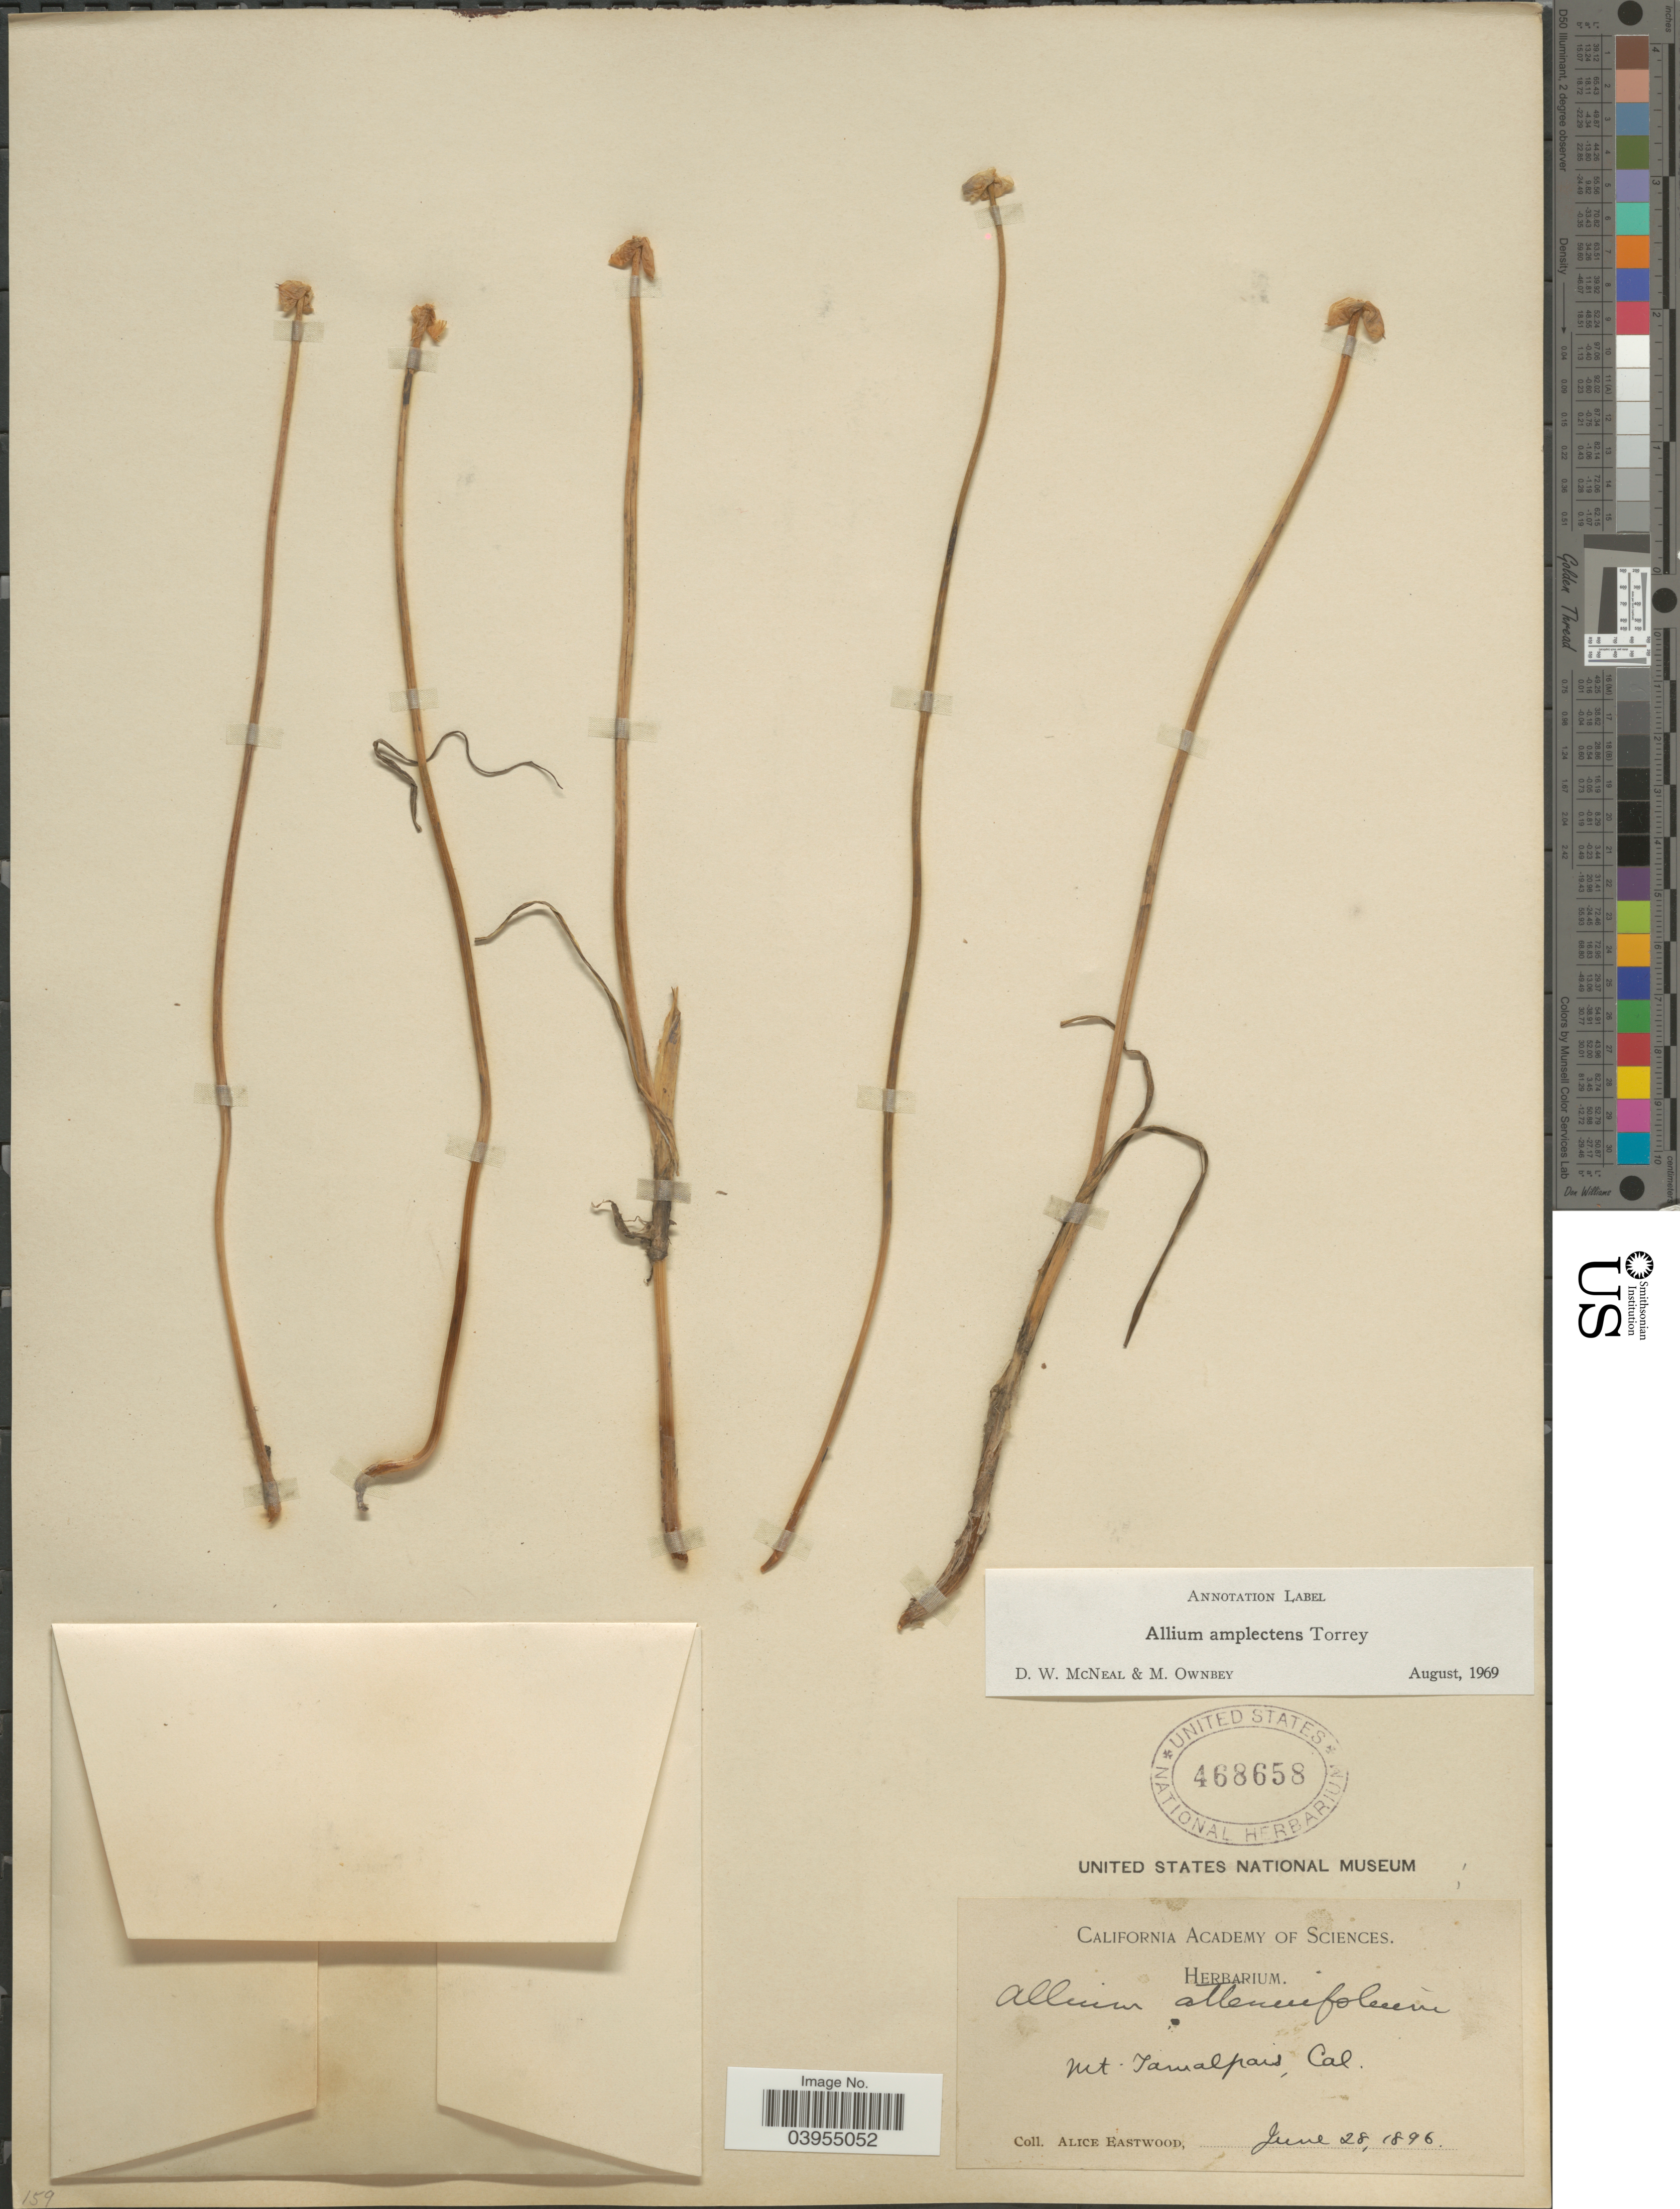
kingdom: Plantae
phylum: Tracheophyta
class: Liliopsida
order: Asparagales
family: Amaryllidaceae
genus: Allium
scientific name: Allium amplectens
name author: Torr.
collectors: A. Eastwood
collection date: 1896-06-28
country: United States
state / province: California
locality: Mt. Tamalpais.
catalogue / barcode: US 468658